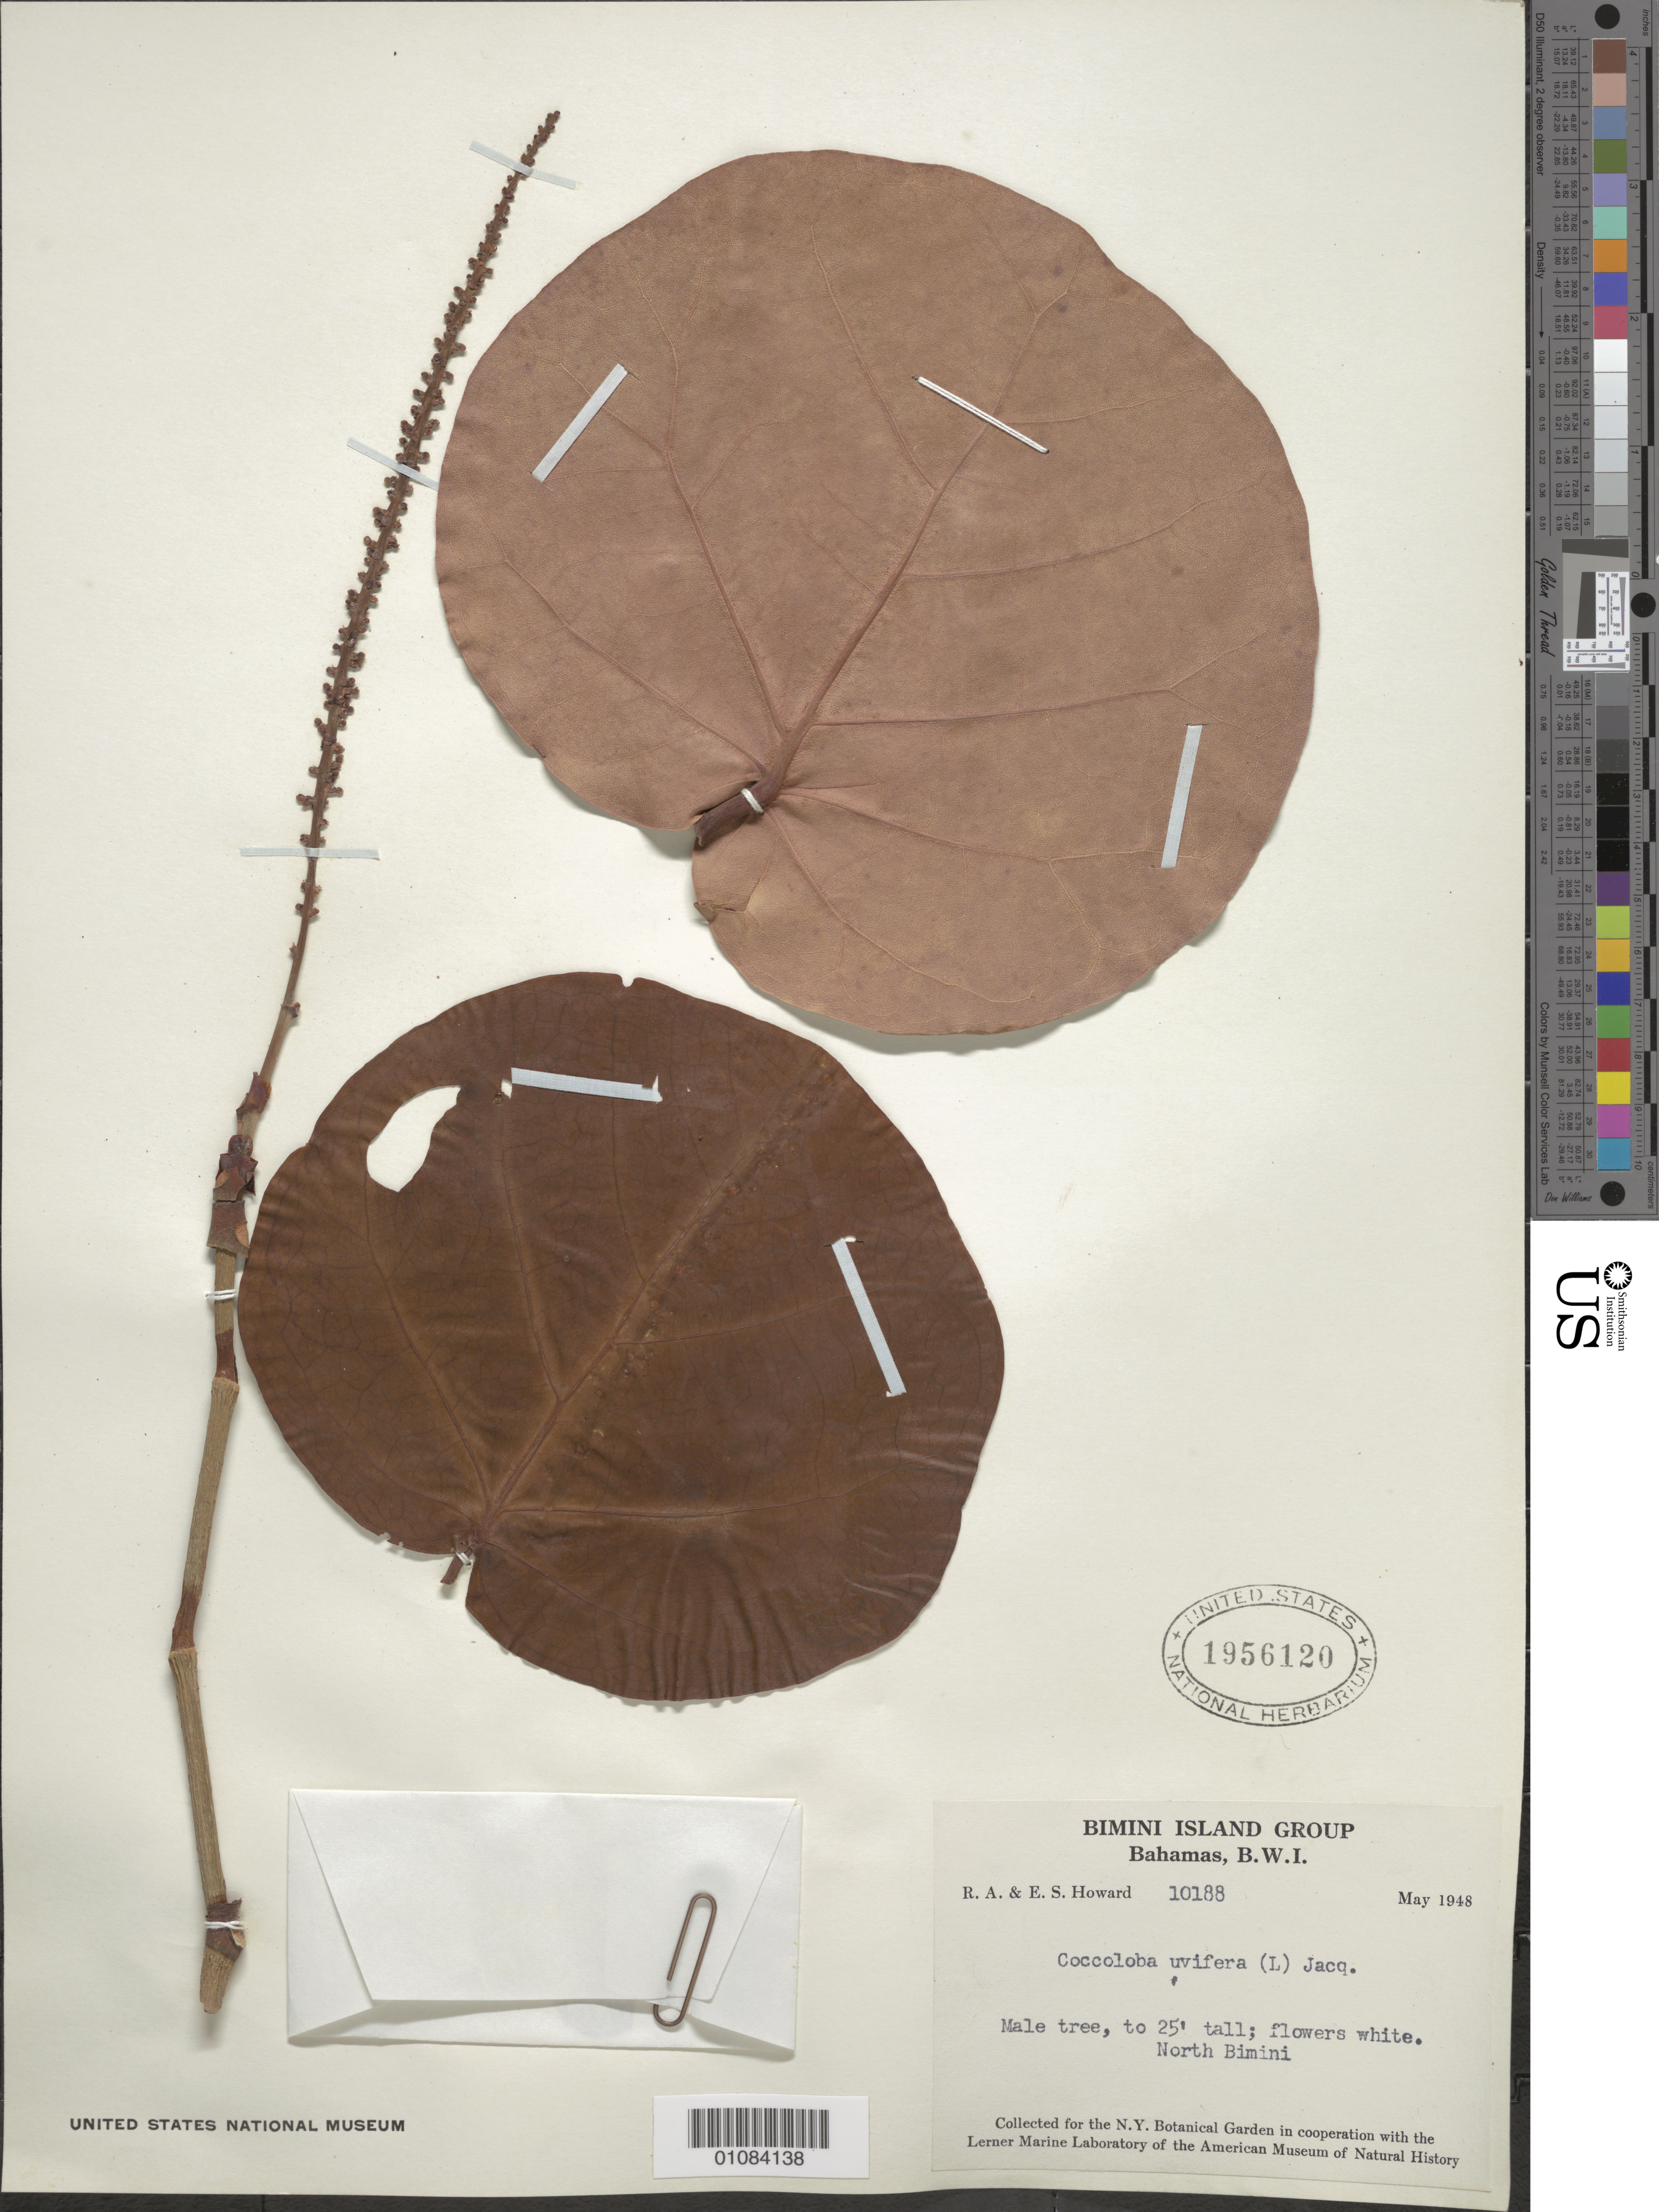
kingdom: Plantae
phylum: Tracheophyta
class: Magnoliopsida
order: Caryophyllales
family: Polygonaceae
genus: Coccoloba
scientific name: Coccoloba uvifera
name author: L.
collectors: E. S. Howard & R. A. Howard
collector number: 10188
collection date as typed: May 1948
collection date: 1948-05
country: Bahamas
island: North Bimini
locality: North Bimini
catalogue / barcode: US 1956120